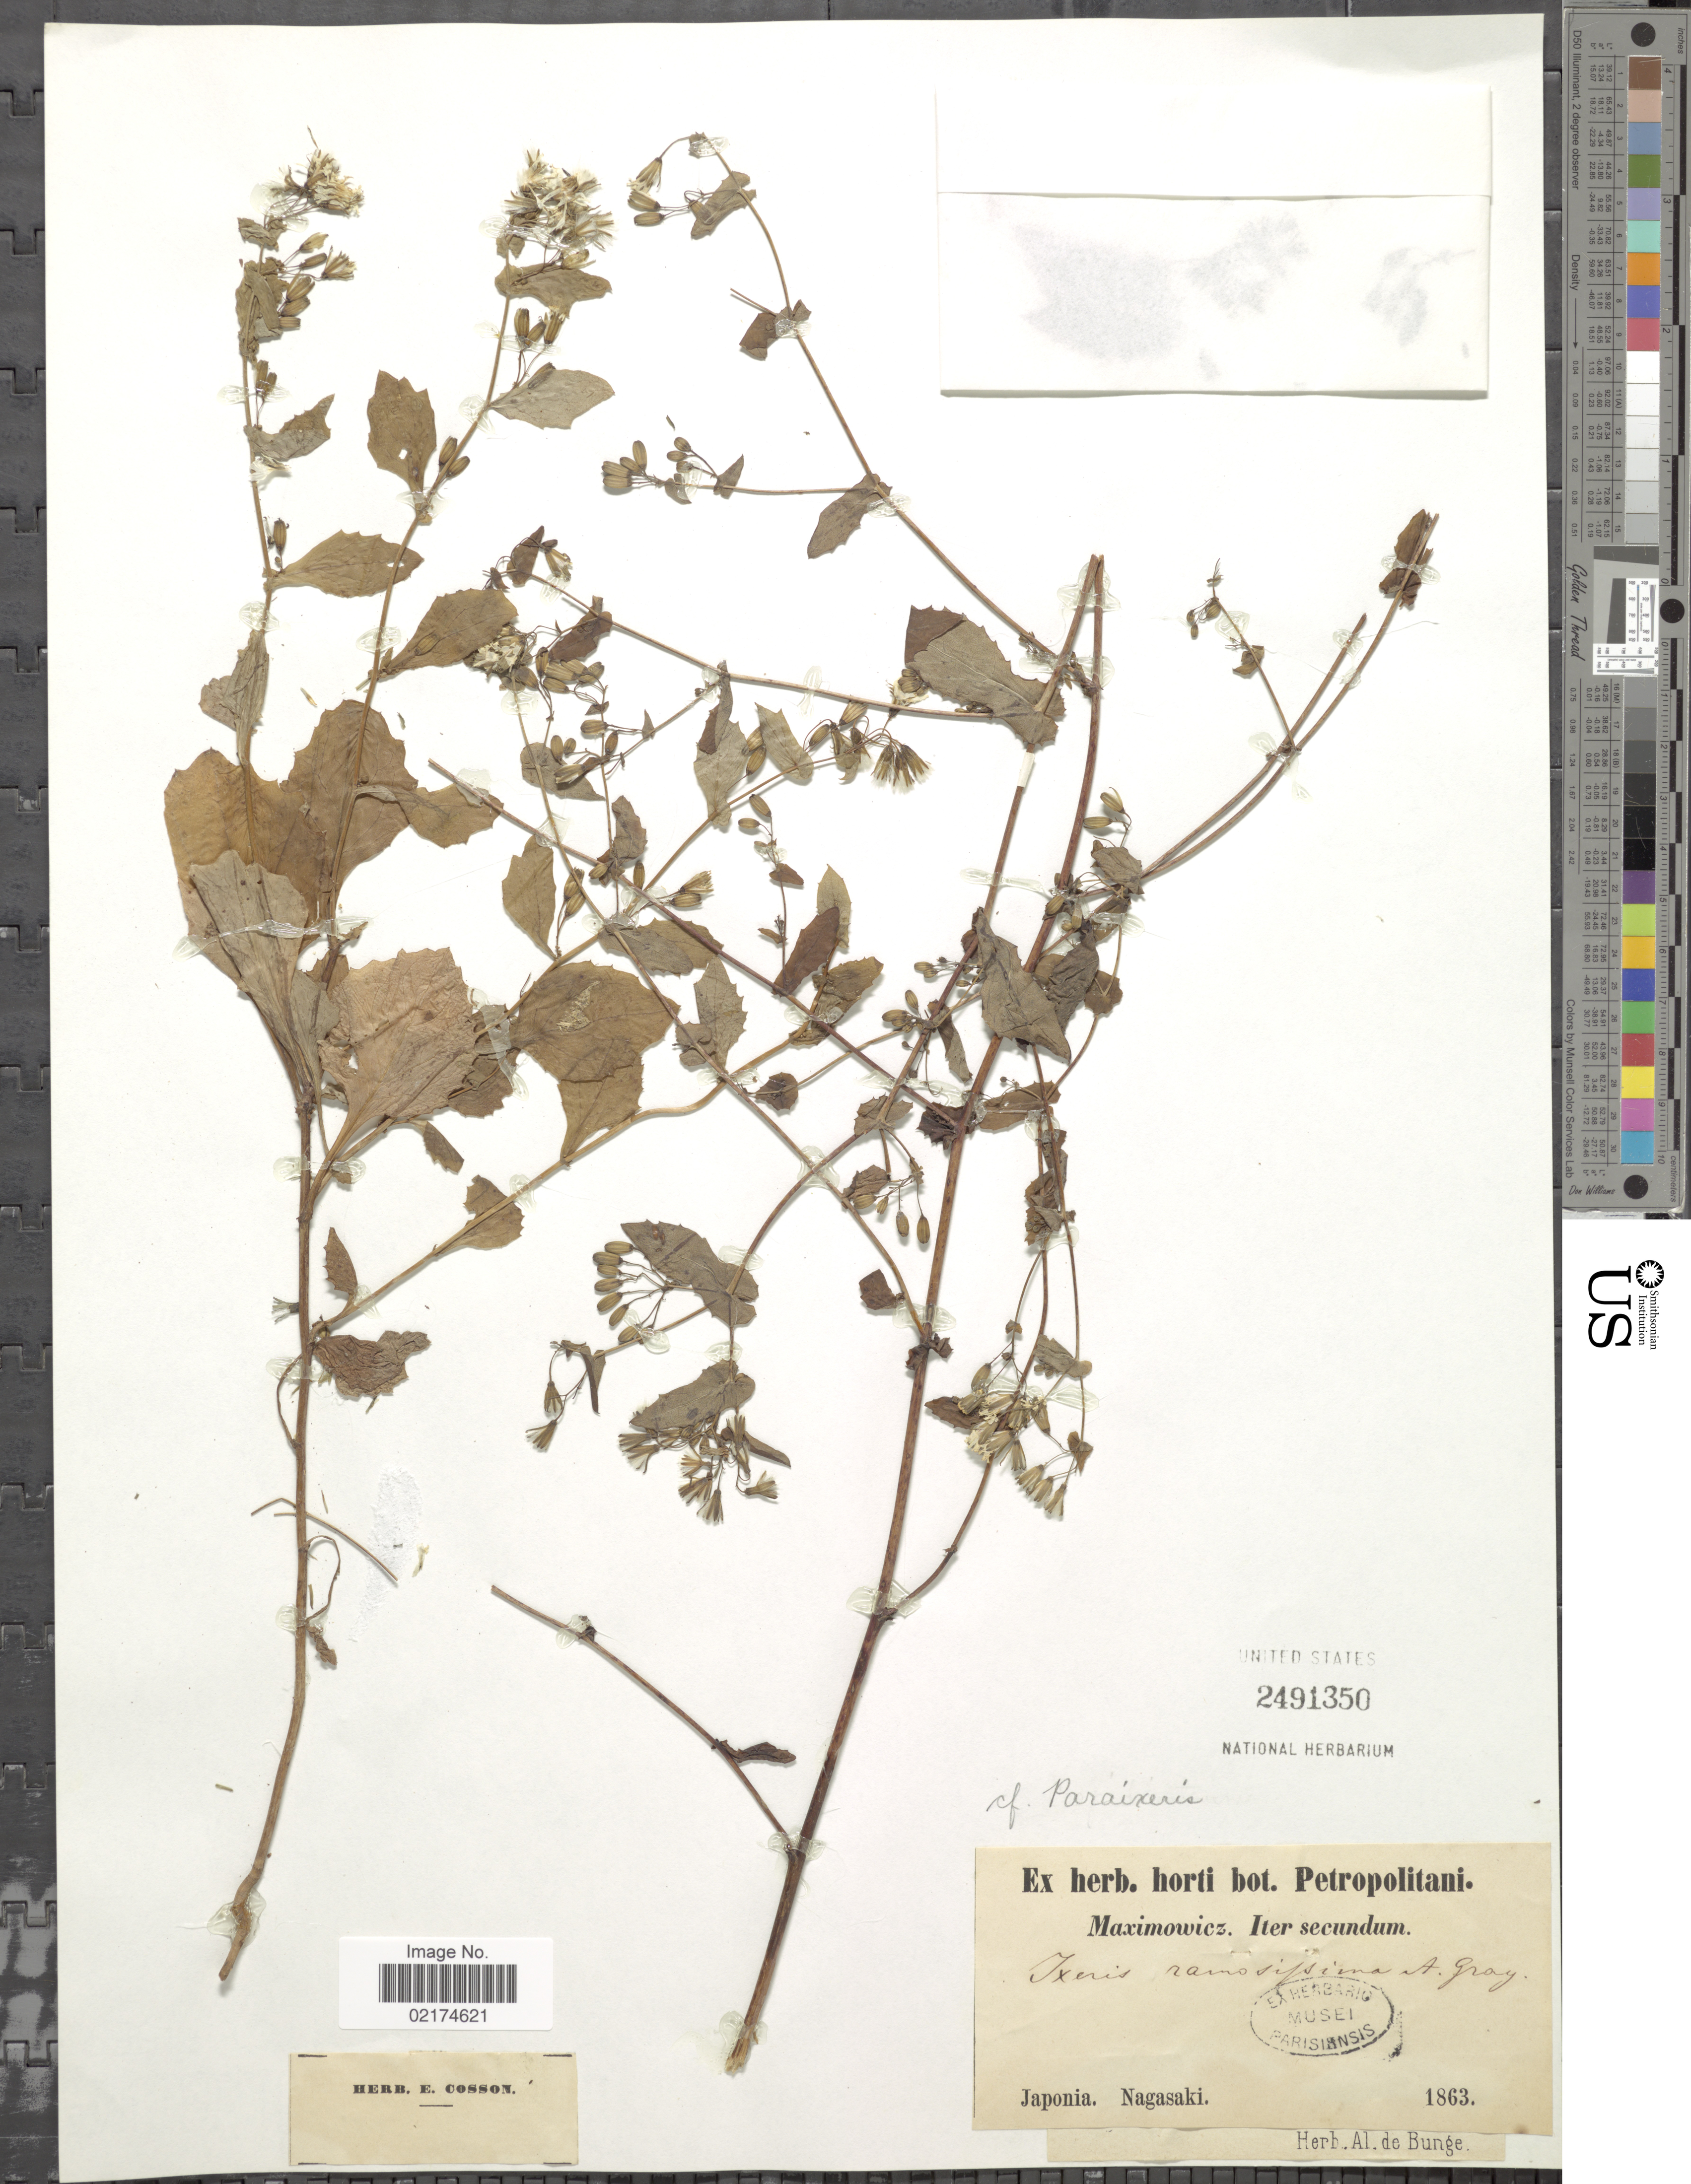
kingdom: Plantae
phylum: Tracheophyta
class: Magnoliopsida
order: Asterales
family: Asteraceae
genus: Crepidiastrum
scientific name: Crepidiastrum denticulatum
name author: (Houtt.) Pak & Kawano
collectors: Maximowicz, --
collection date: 1863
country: Japan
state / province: Nagasaki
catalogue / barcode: US 2491350